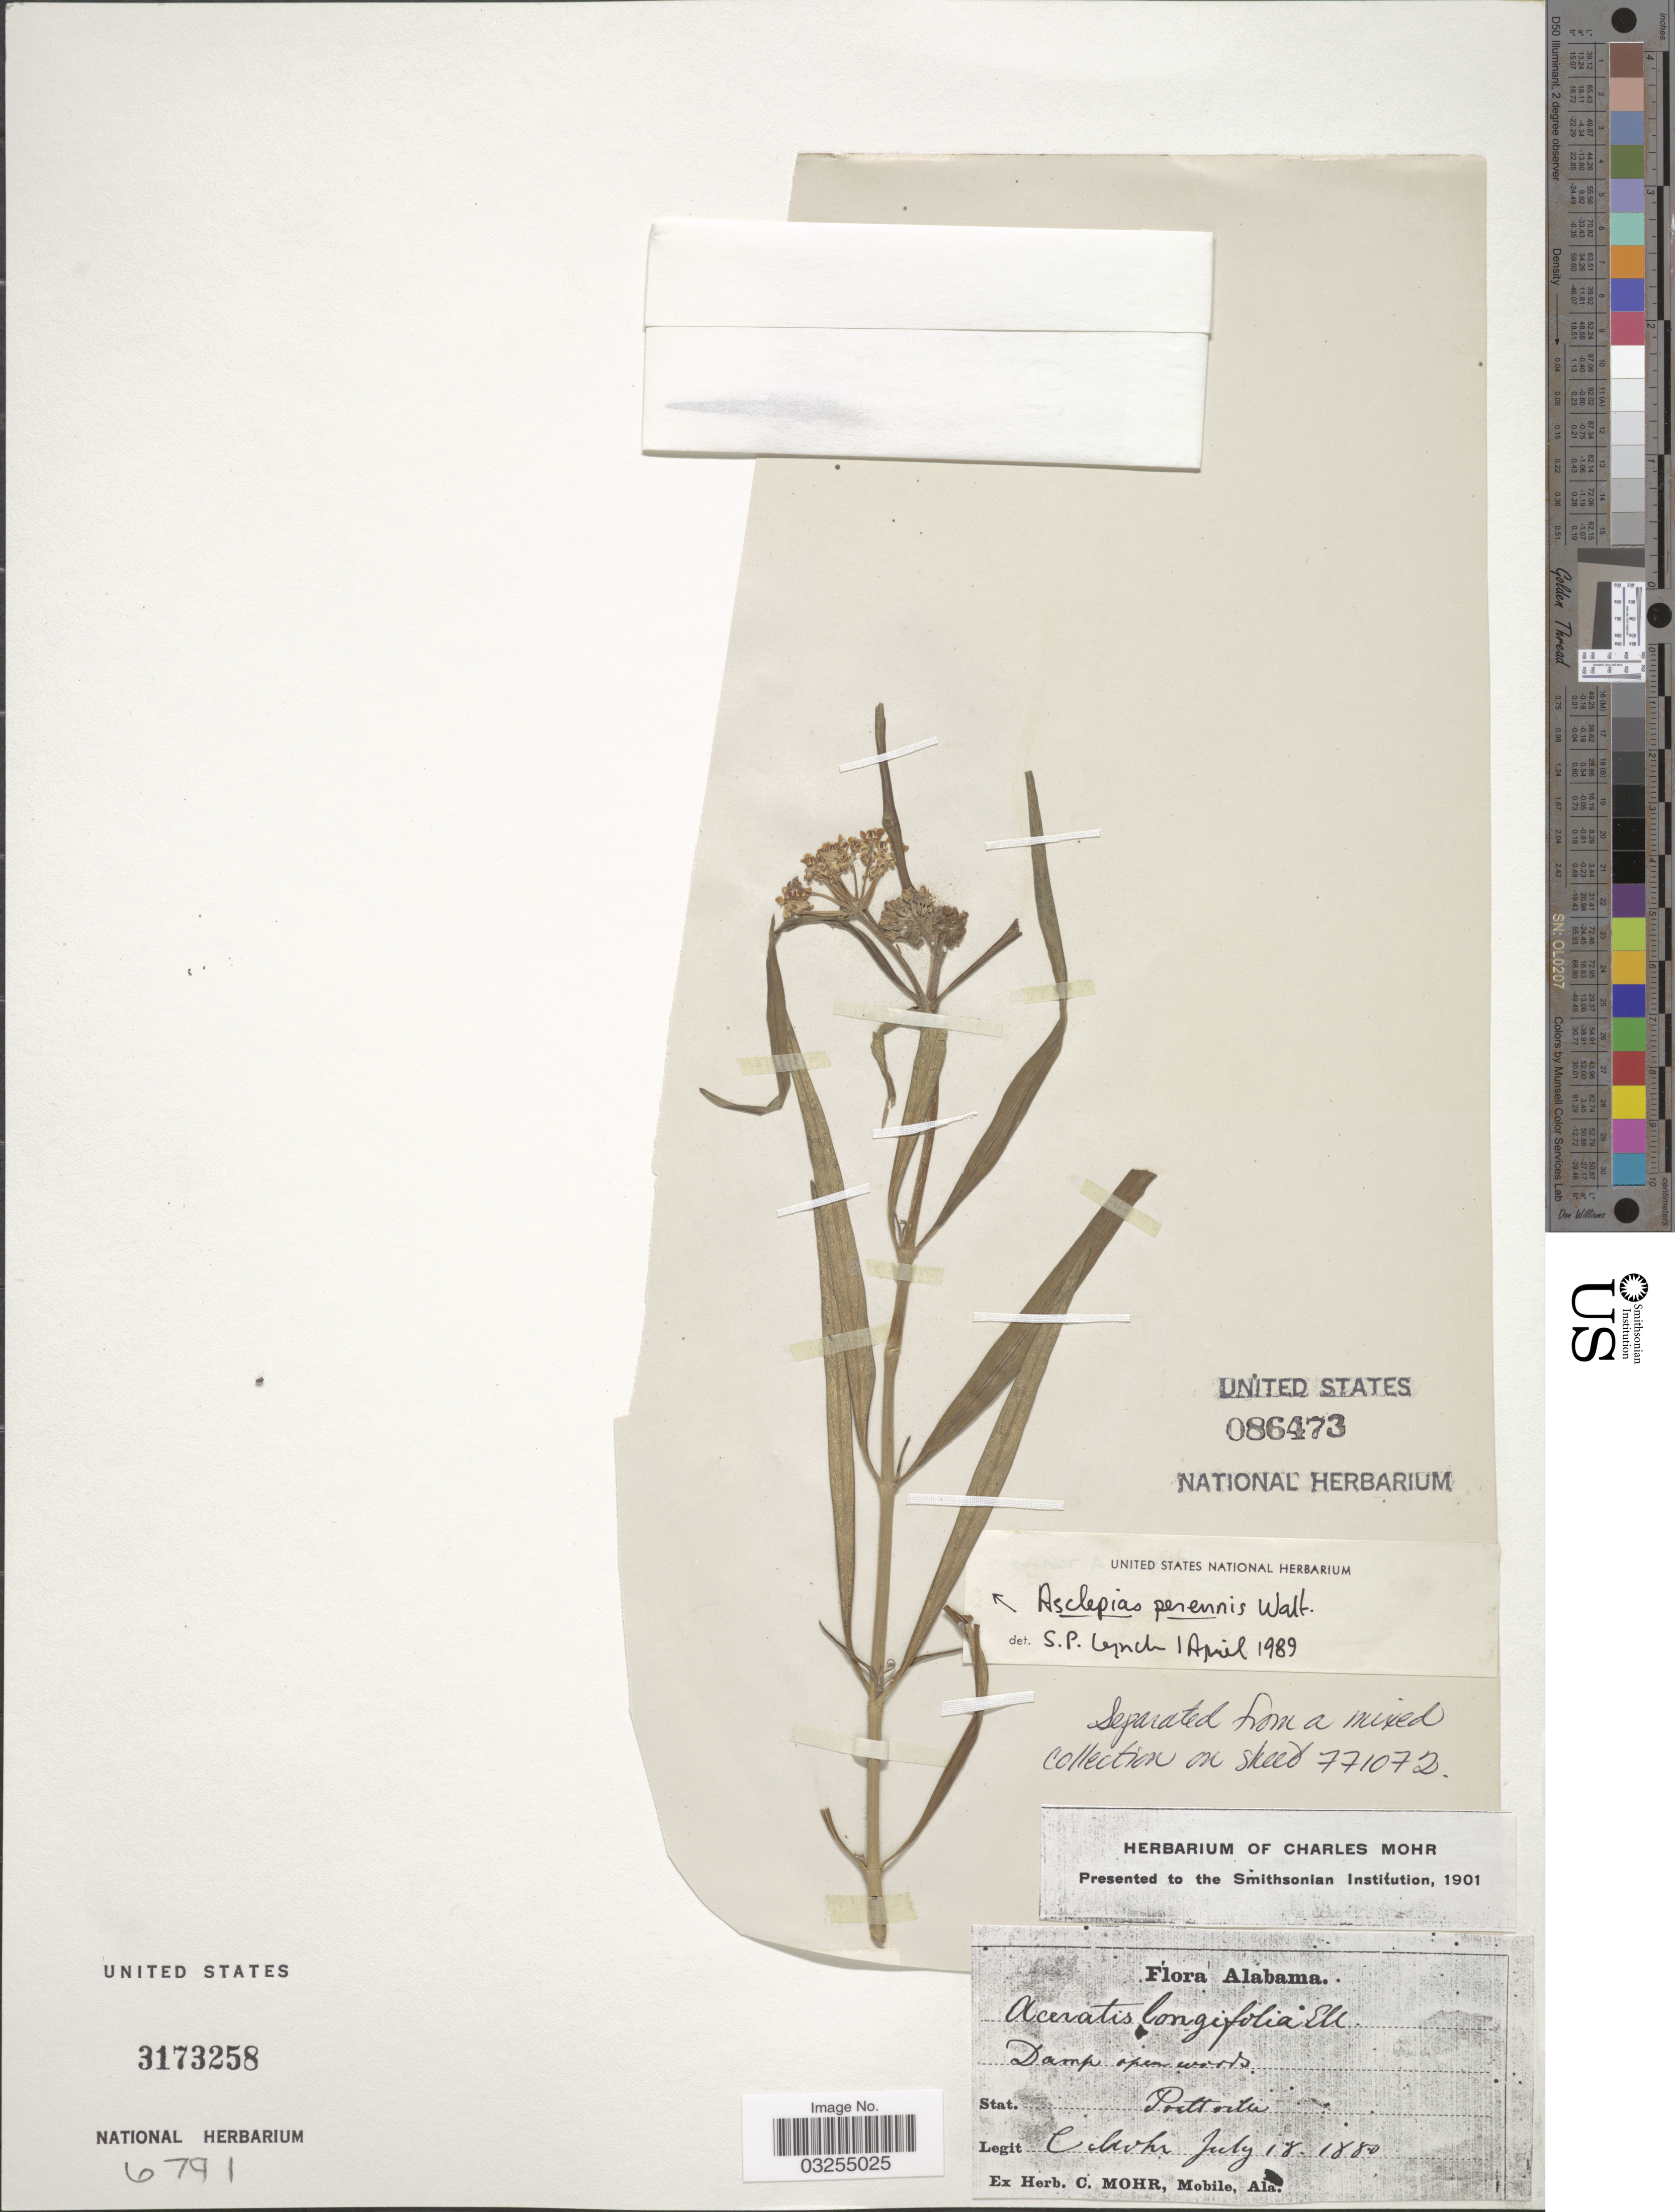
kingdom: Plantae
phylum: Tracheophyta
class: Magnoliopsida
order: Gentianales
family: Apocynaceae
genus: Asclepias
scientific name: Asclepias perennis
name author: Walter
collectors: Mohr, C. T. (herbarium)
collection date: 1880-07-18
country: United States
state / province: Alabama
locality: Prattville.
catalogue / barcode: US 3173258